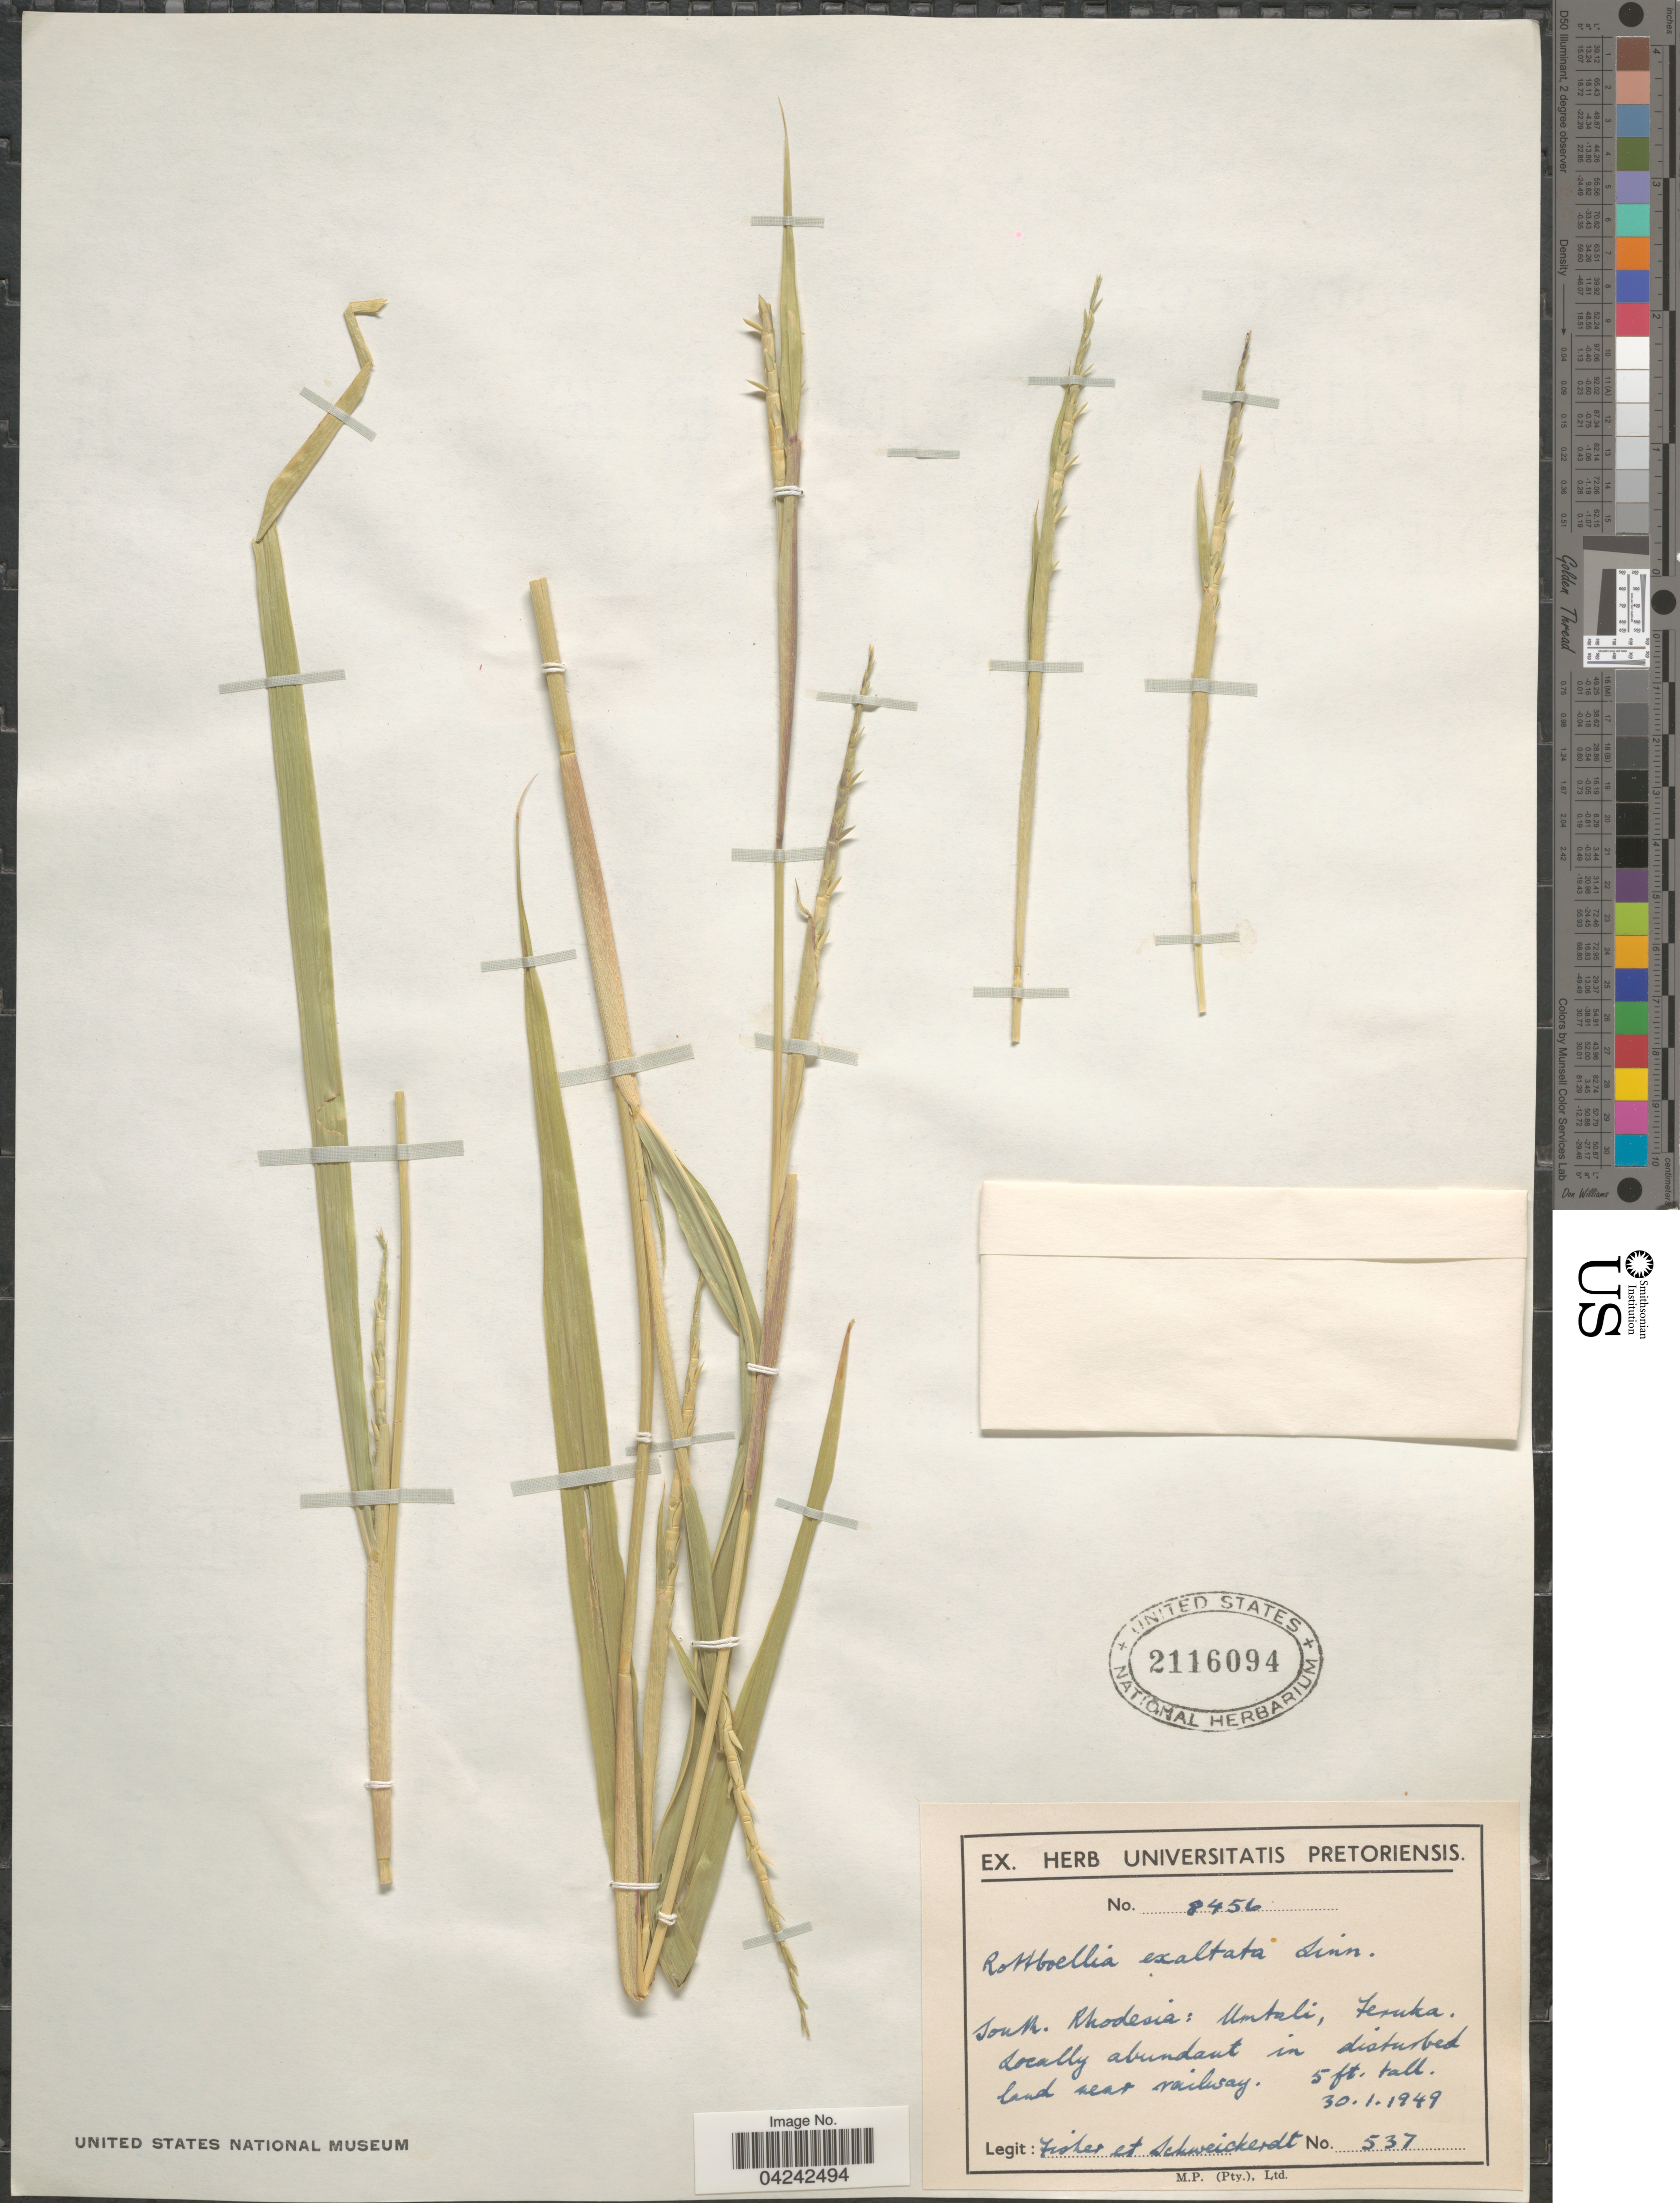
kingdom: Plantae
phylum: Tracheophyta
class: Liliopsida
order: Poales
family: Poaceae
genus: Rottboellia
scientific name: Rottboellia cochinchinensis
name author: (Lour.) Clayton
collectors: -- Fisher & -. Schweickerdt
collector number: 537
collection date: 1949-01-30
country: Zimbabwe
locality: South. Rhodesia: Umtali, Feruka.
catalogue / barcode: US 2116094